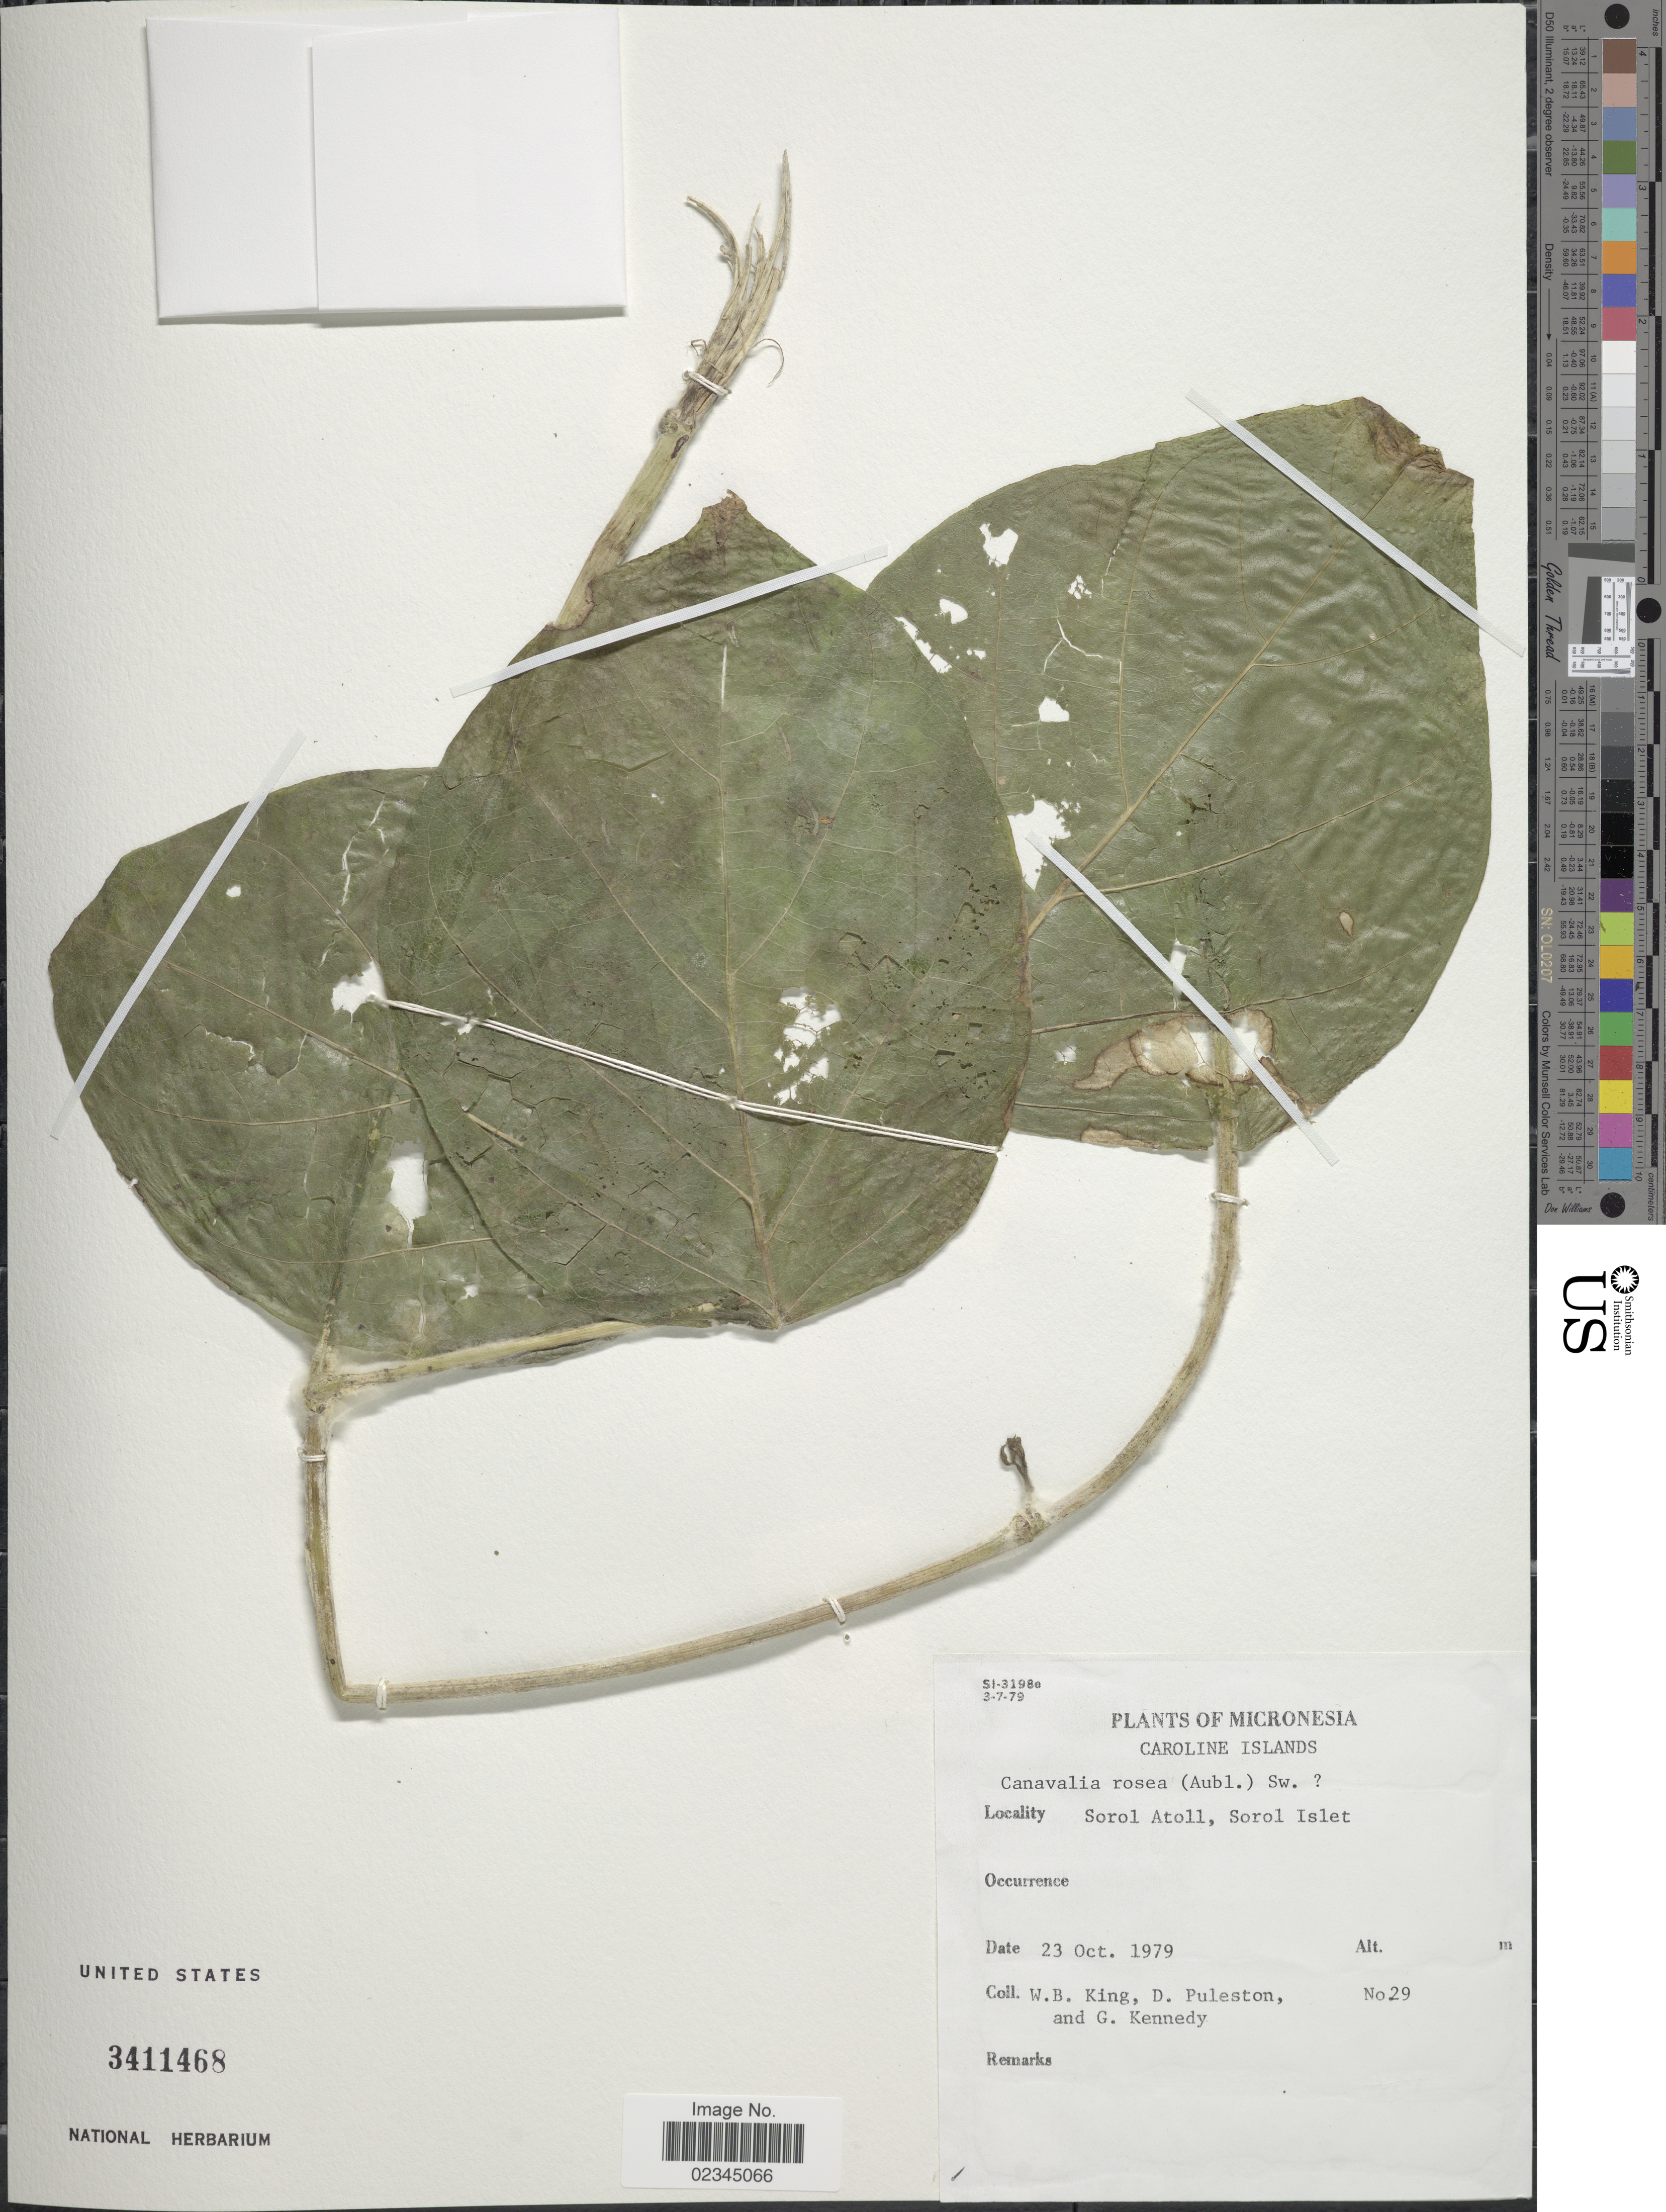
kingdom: Plantae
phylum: Tracheophyta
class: Magnoliopsida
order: Fabales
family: Fabaceae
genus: Canavalia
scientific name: Canavalia rosea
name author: (Sw.) DC.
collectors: W. B. King, D. Puleston & G. Kennedy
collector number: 29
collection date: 1979-10-23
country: Micronesia, Federated States of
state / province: Yap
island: Sorol Atoll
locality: Micronesia, Caroline Islands. Sorol Atoll, Sorol Islet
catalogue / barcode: US 3411468